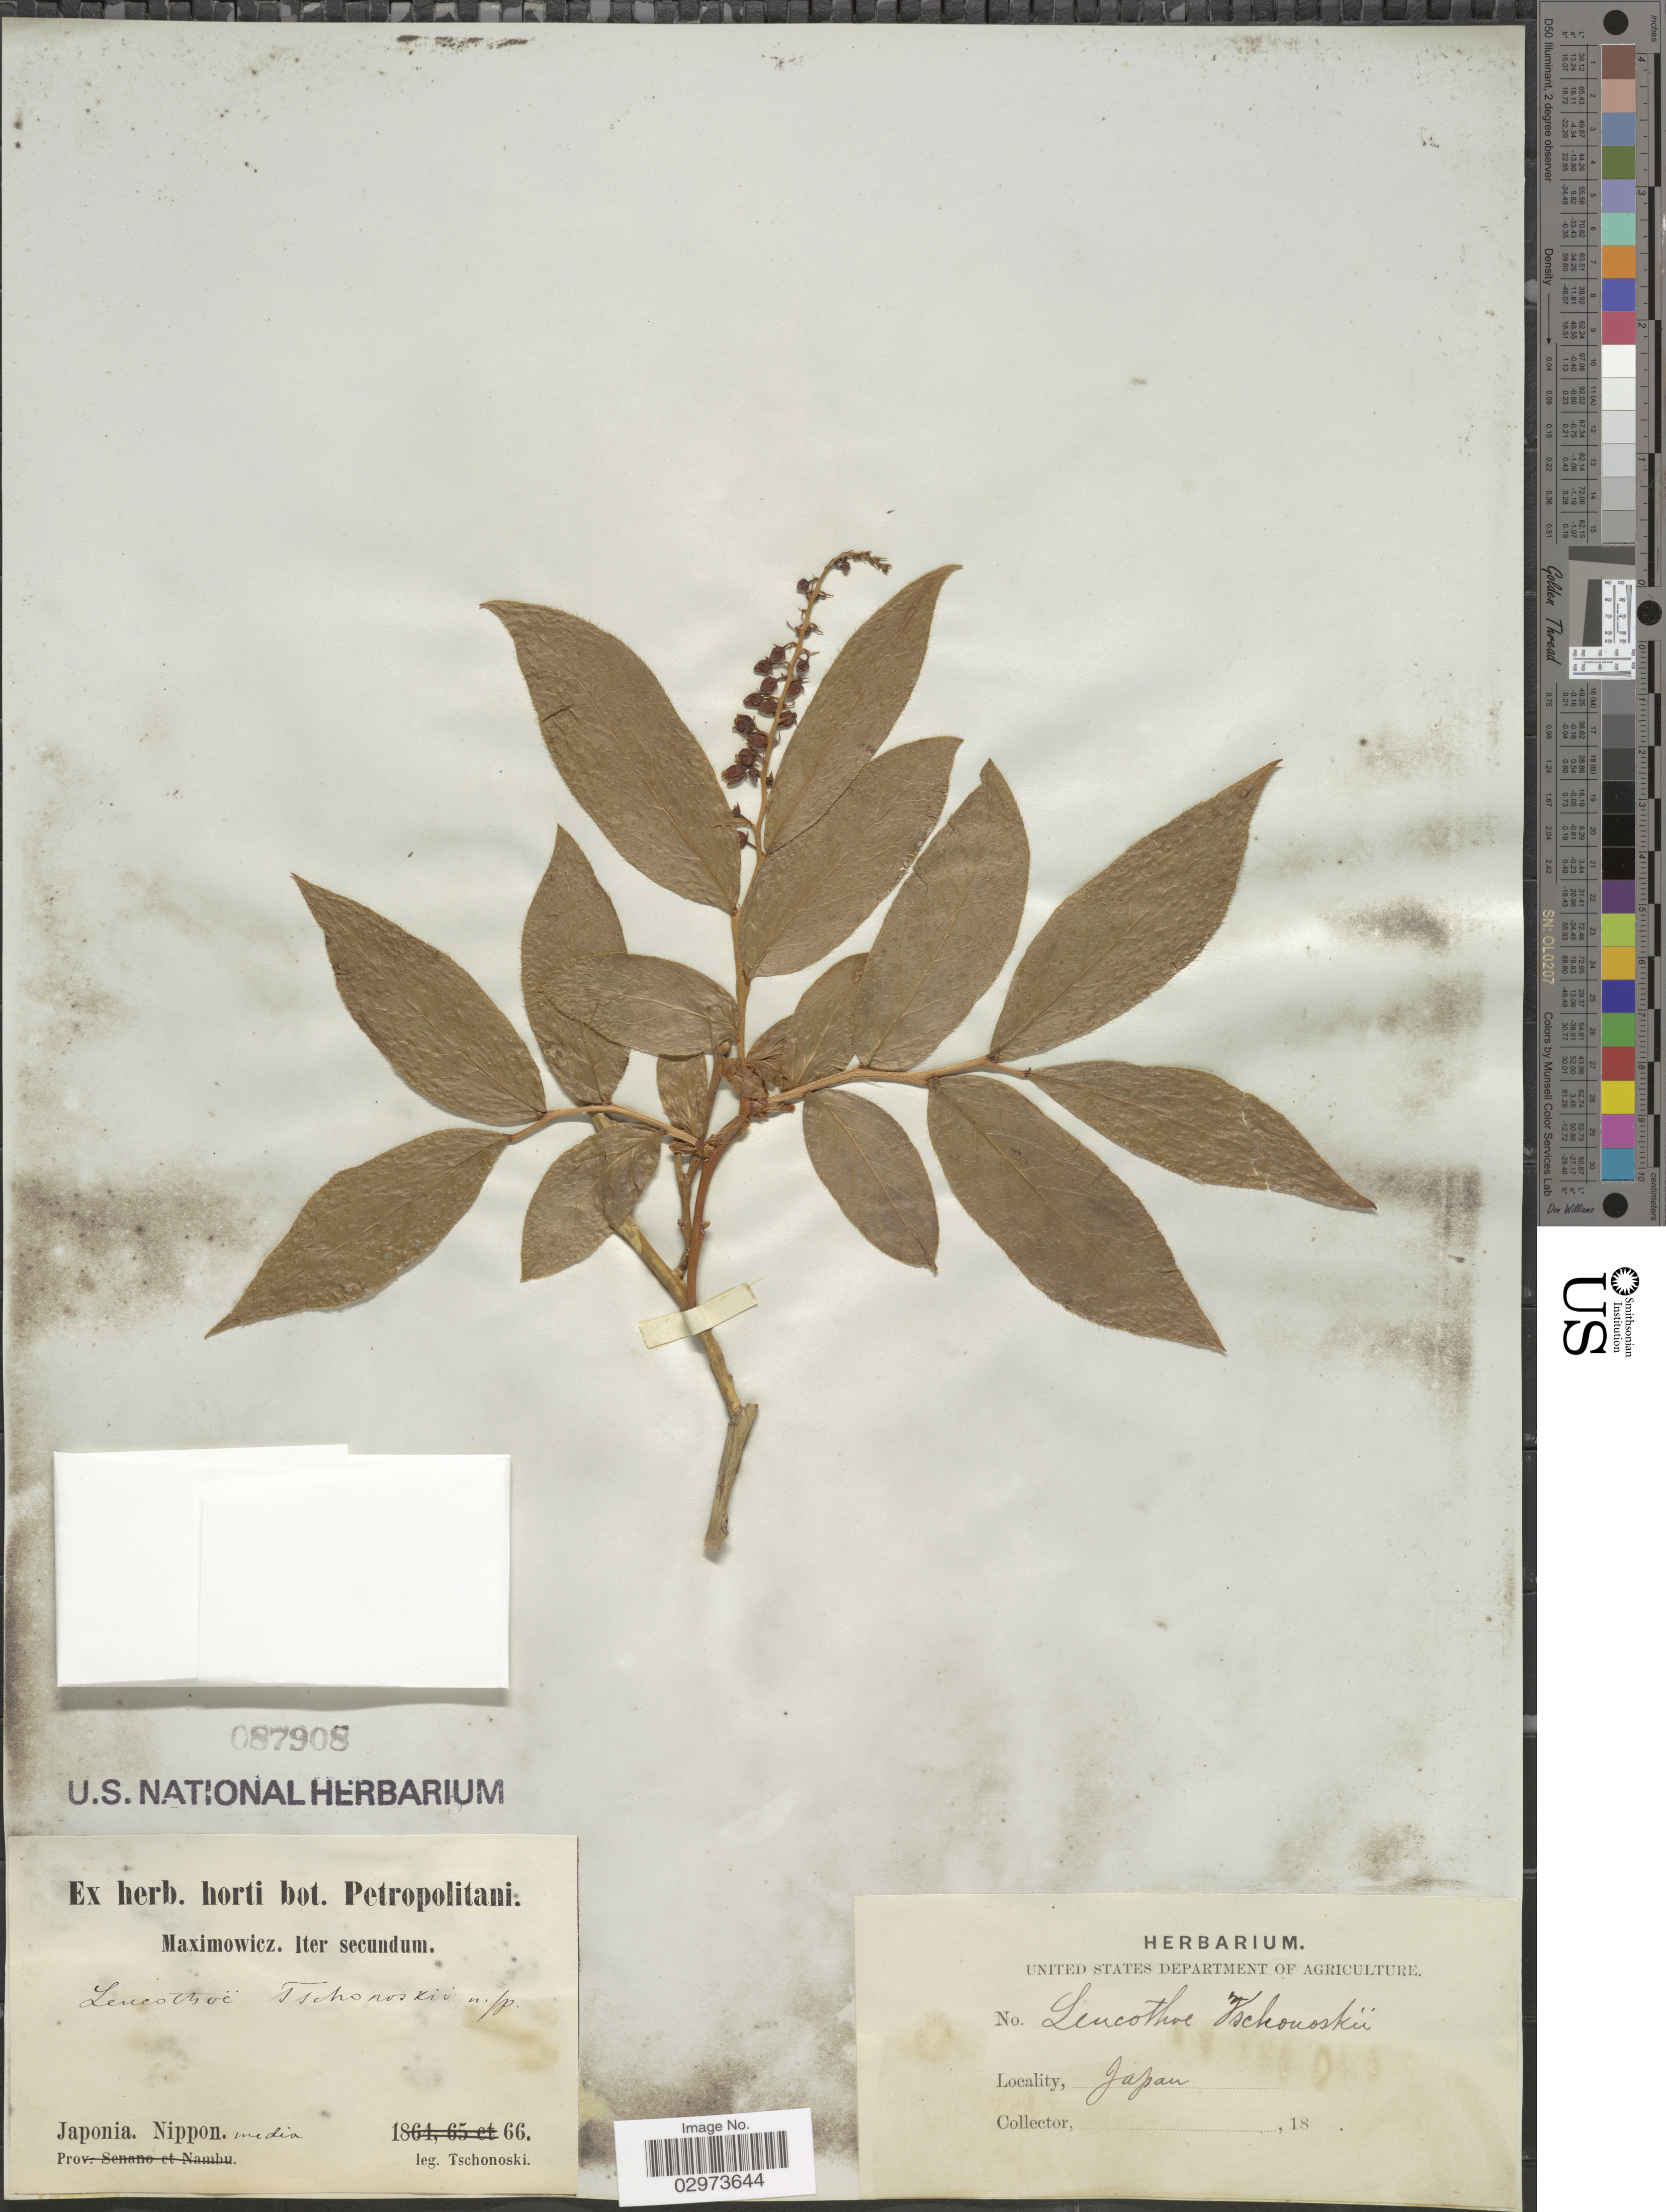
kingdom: Plantae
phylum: Tracheophyta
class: Magnoliopsida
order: Ericales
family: Ericaceae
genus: Leucothoe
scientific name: Leucothoë tschonoskii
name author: Maxim.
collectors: -. Tschonoski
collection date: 1866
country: Japan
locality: Nippon. media.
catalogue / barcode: US 87908